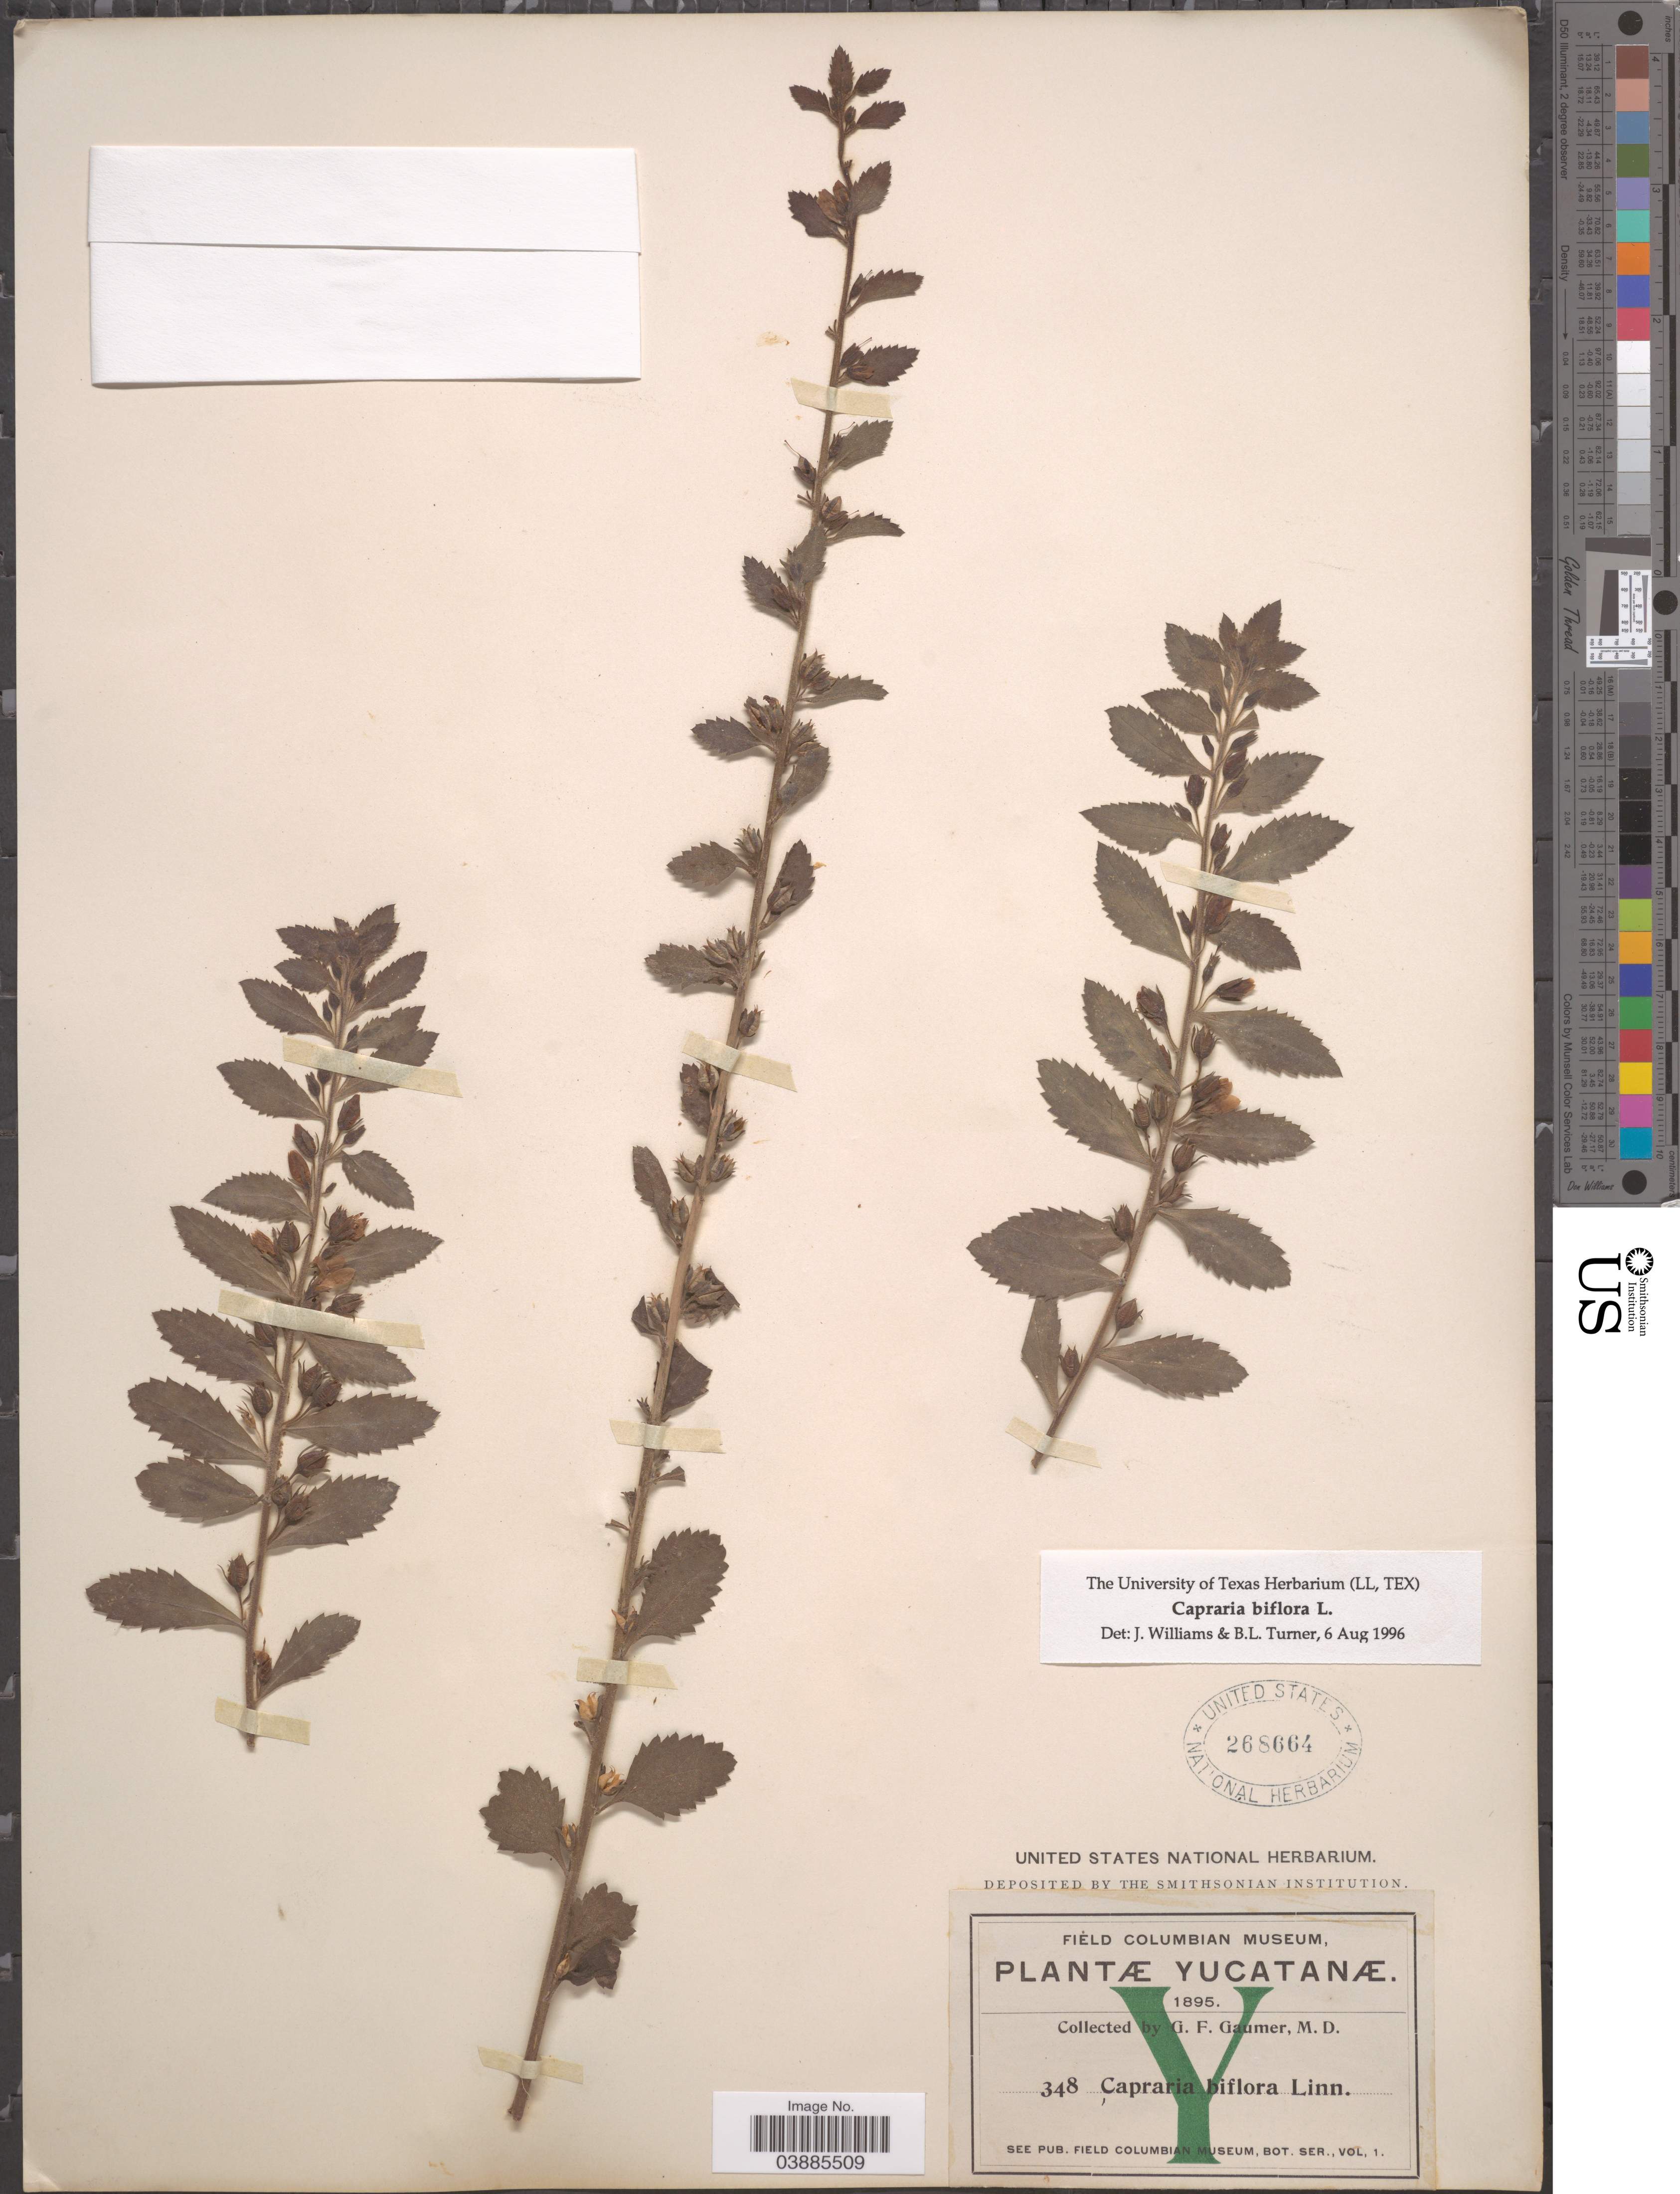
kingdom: Plantae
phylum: Tracheophyta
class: Magnoliopsida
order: Lamiales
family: Scrophulariaceae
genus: Capraria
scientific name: Capraria biflora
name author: L.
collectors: G. F. Gaumer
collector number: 348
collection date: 1895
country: Mexico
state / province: Yucatán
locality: Yucatanæ.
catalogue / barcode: US 268664